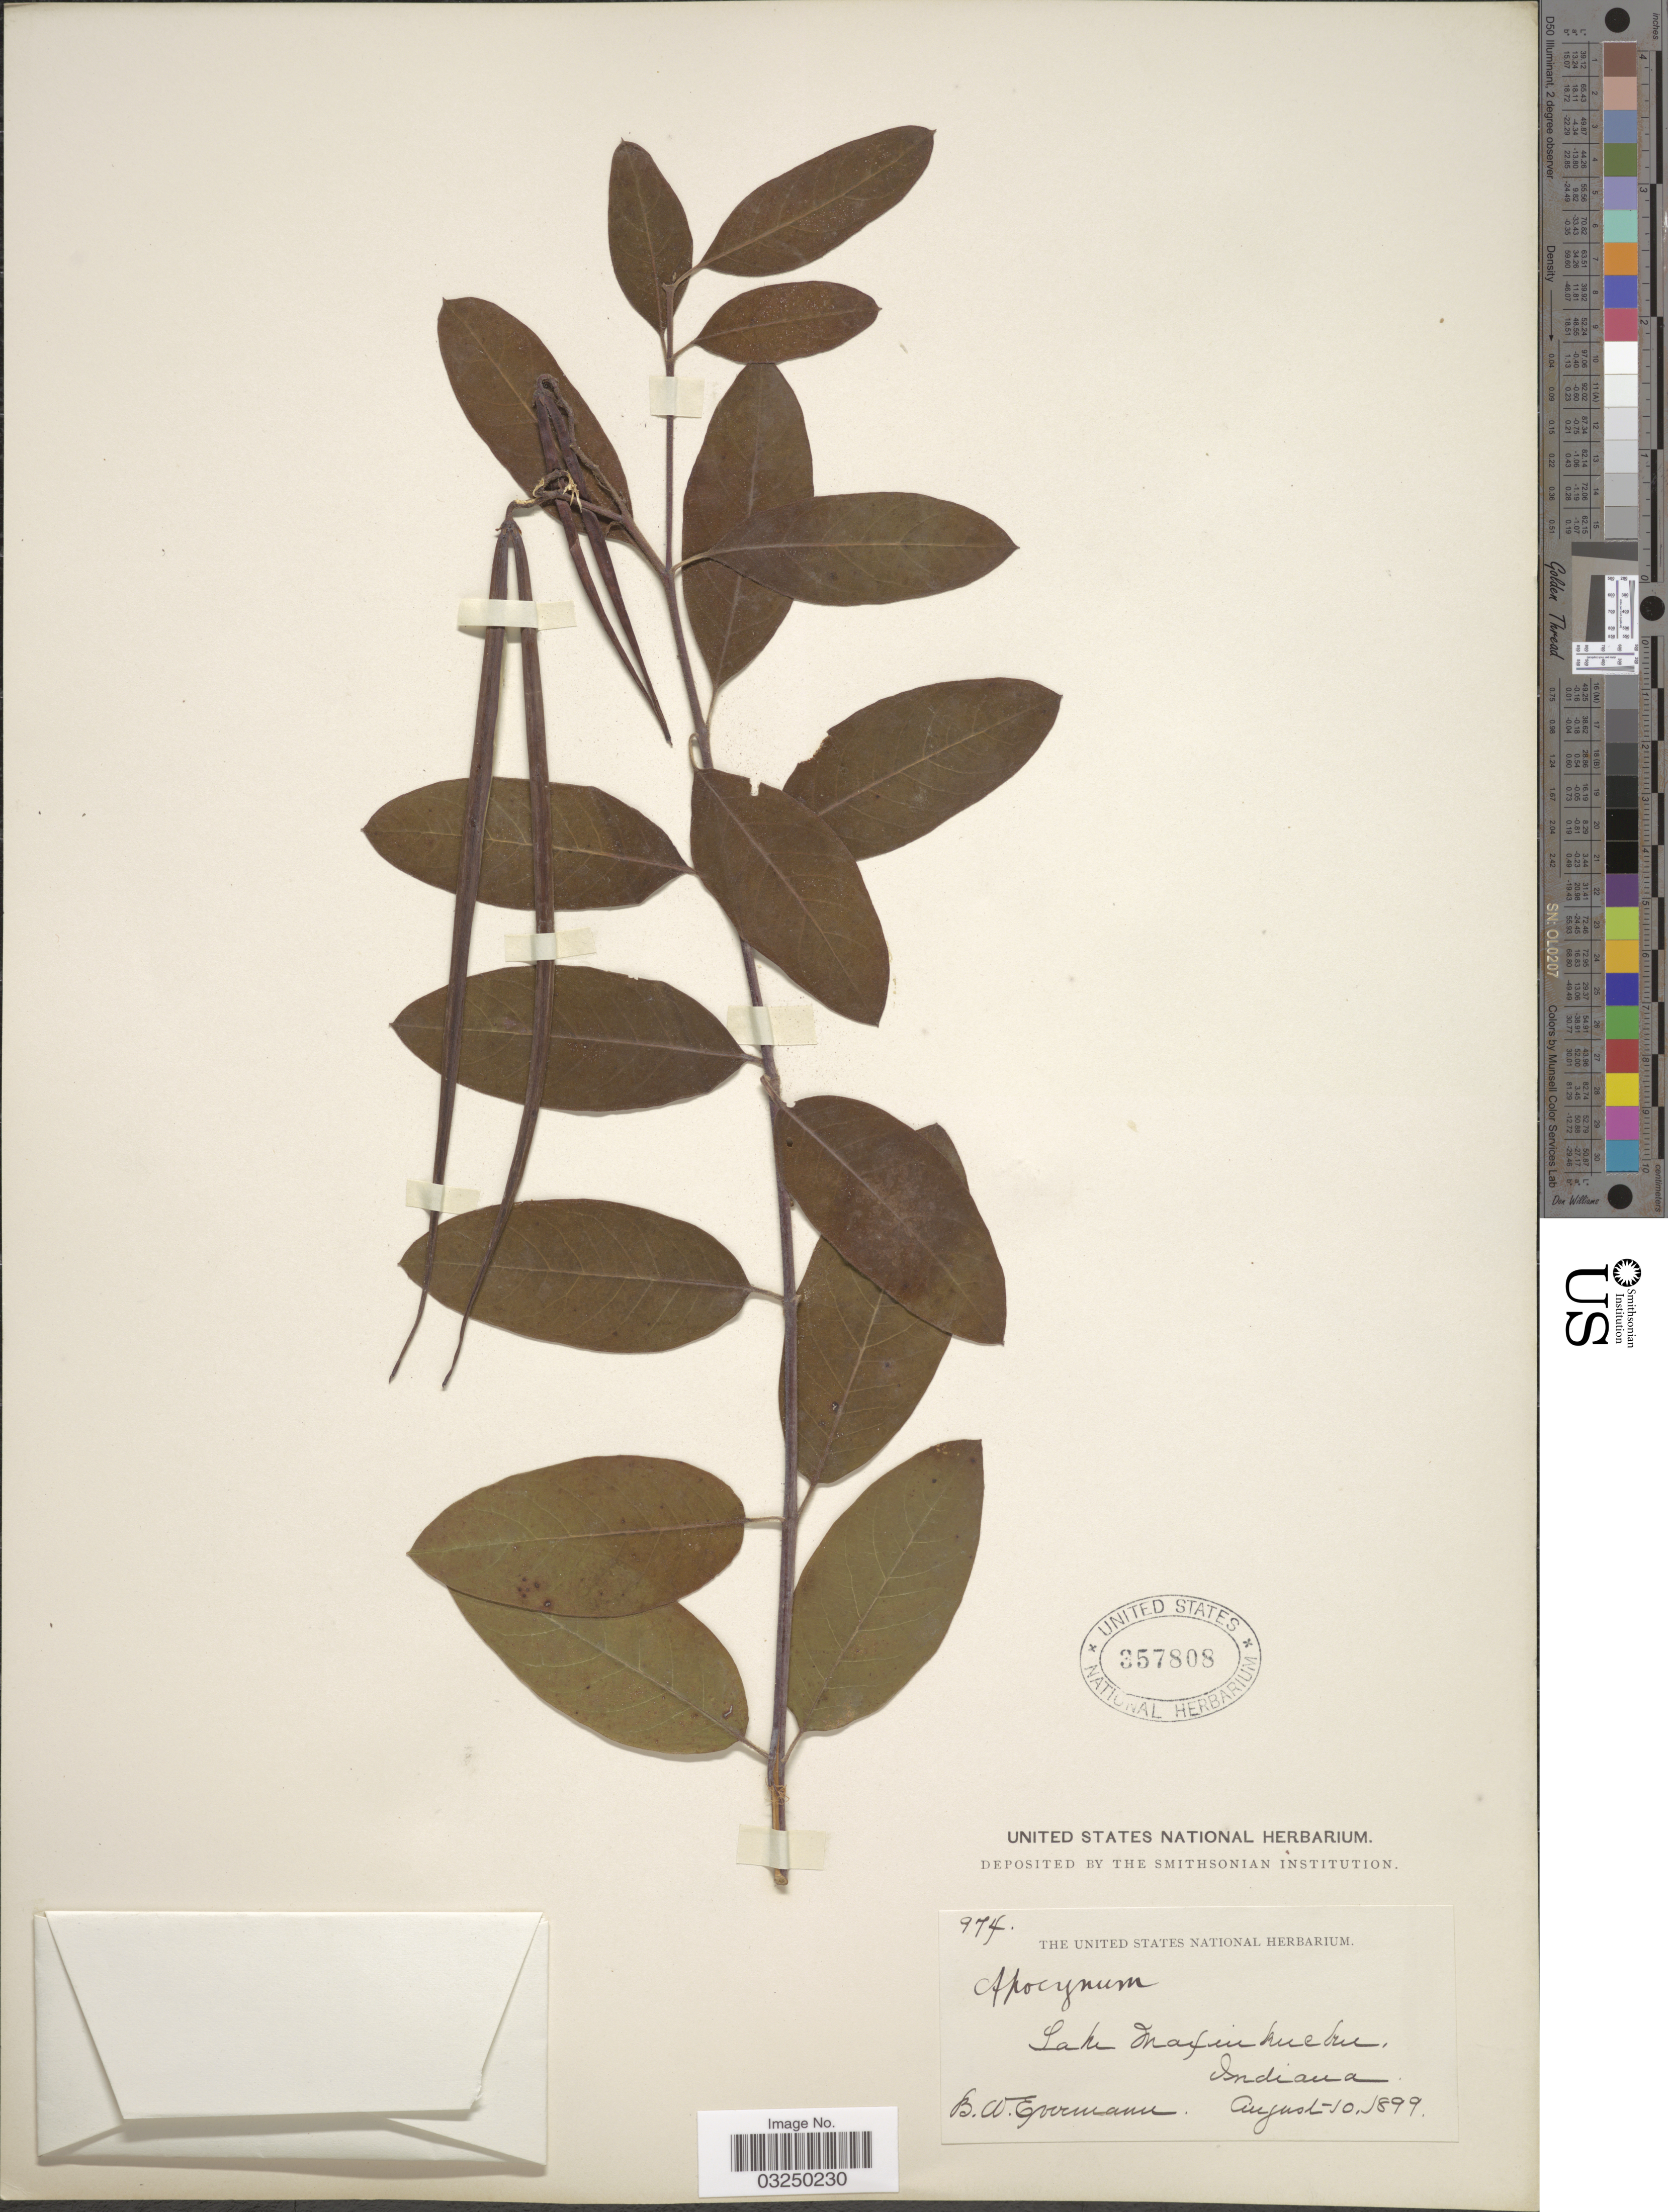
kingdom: Plantae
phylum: Tracheophyta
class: Magnoliopsida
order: Gentianales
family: Apocynaceae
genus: Apocynum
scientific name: Apocynum sp.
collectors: B. W. Evermann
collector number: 974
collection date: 1899-08-10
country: United States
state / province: Indiana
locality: Lake Maxinkuckee.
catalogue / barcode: US 357808